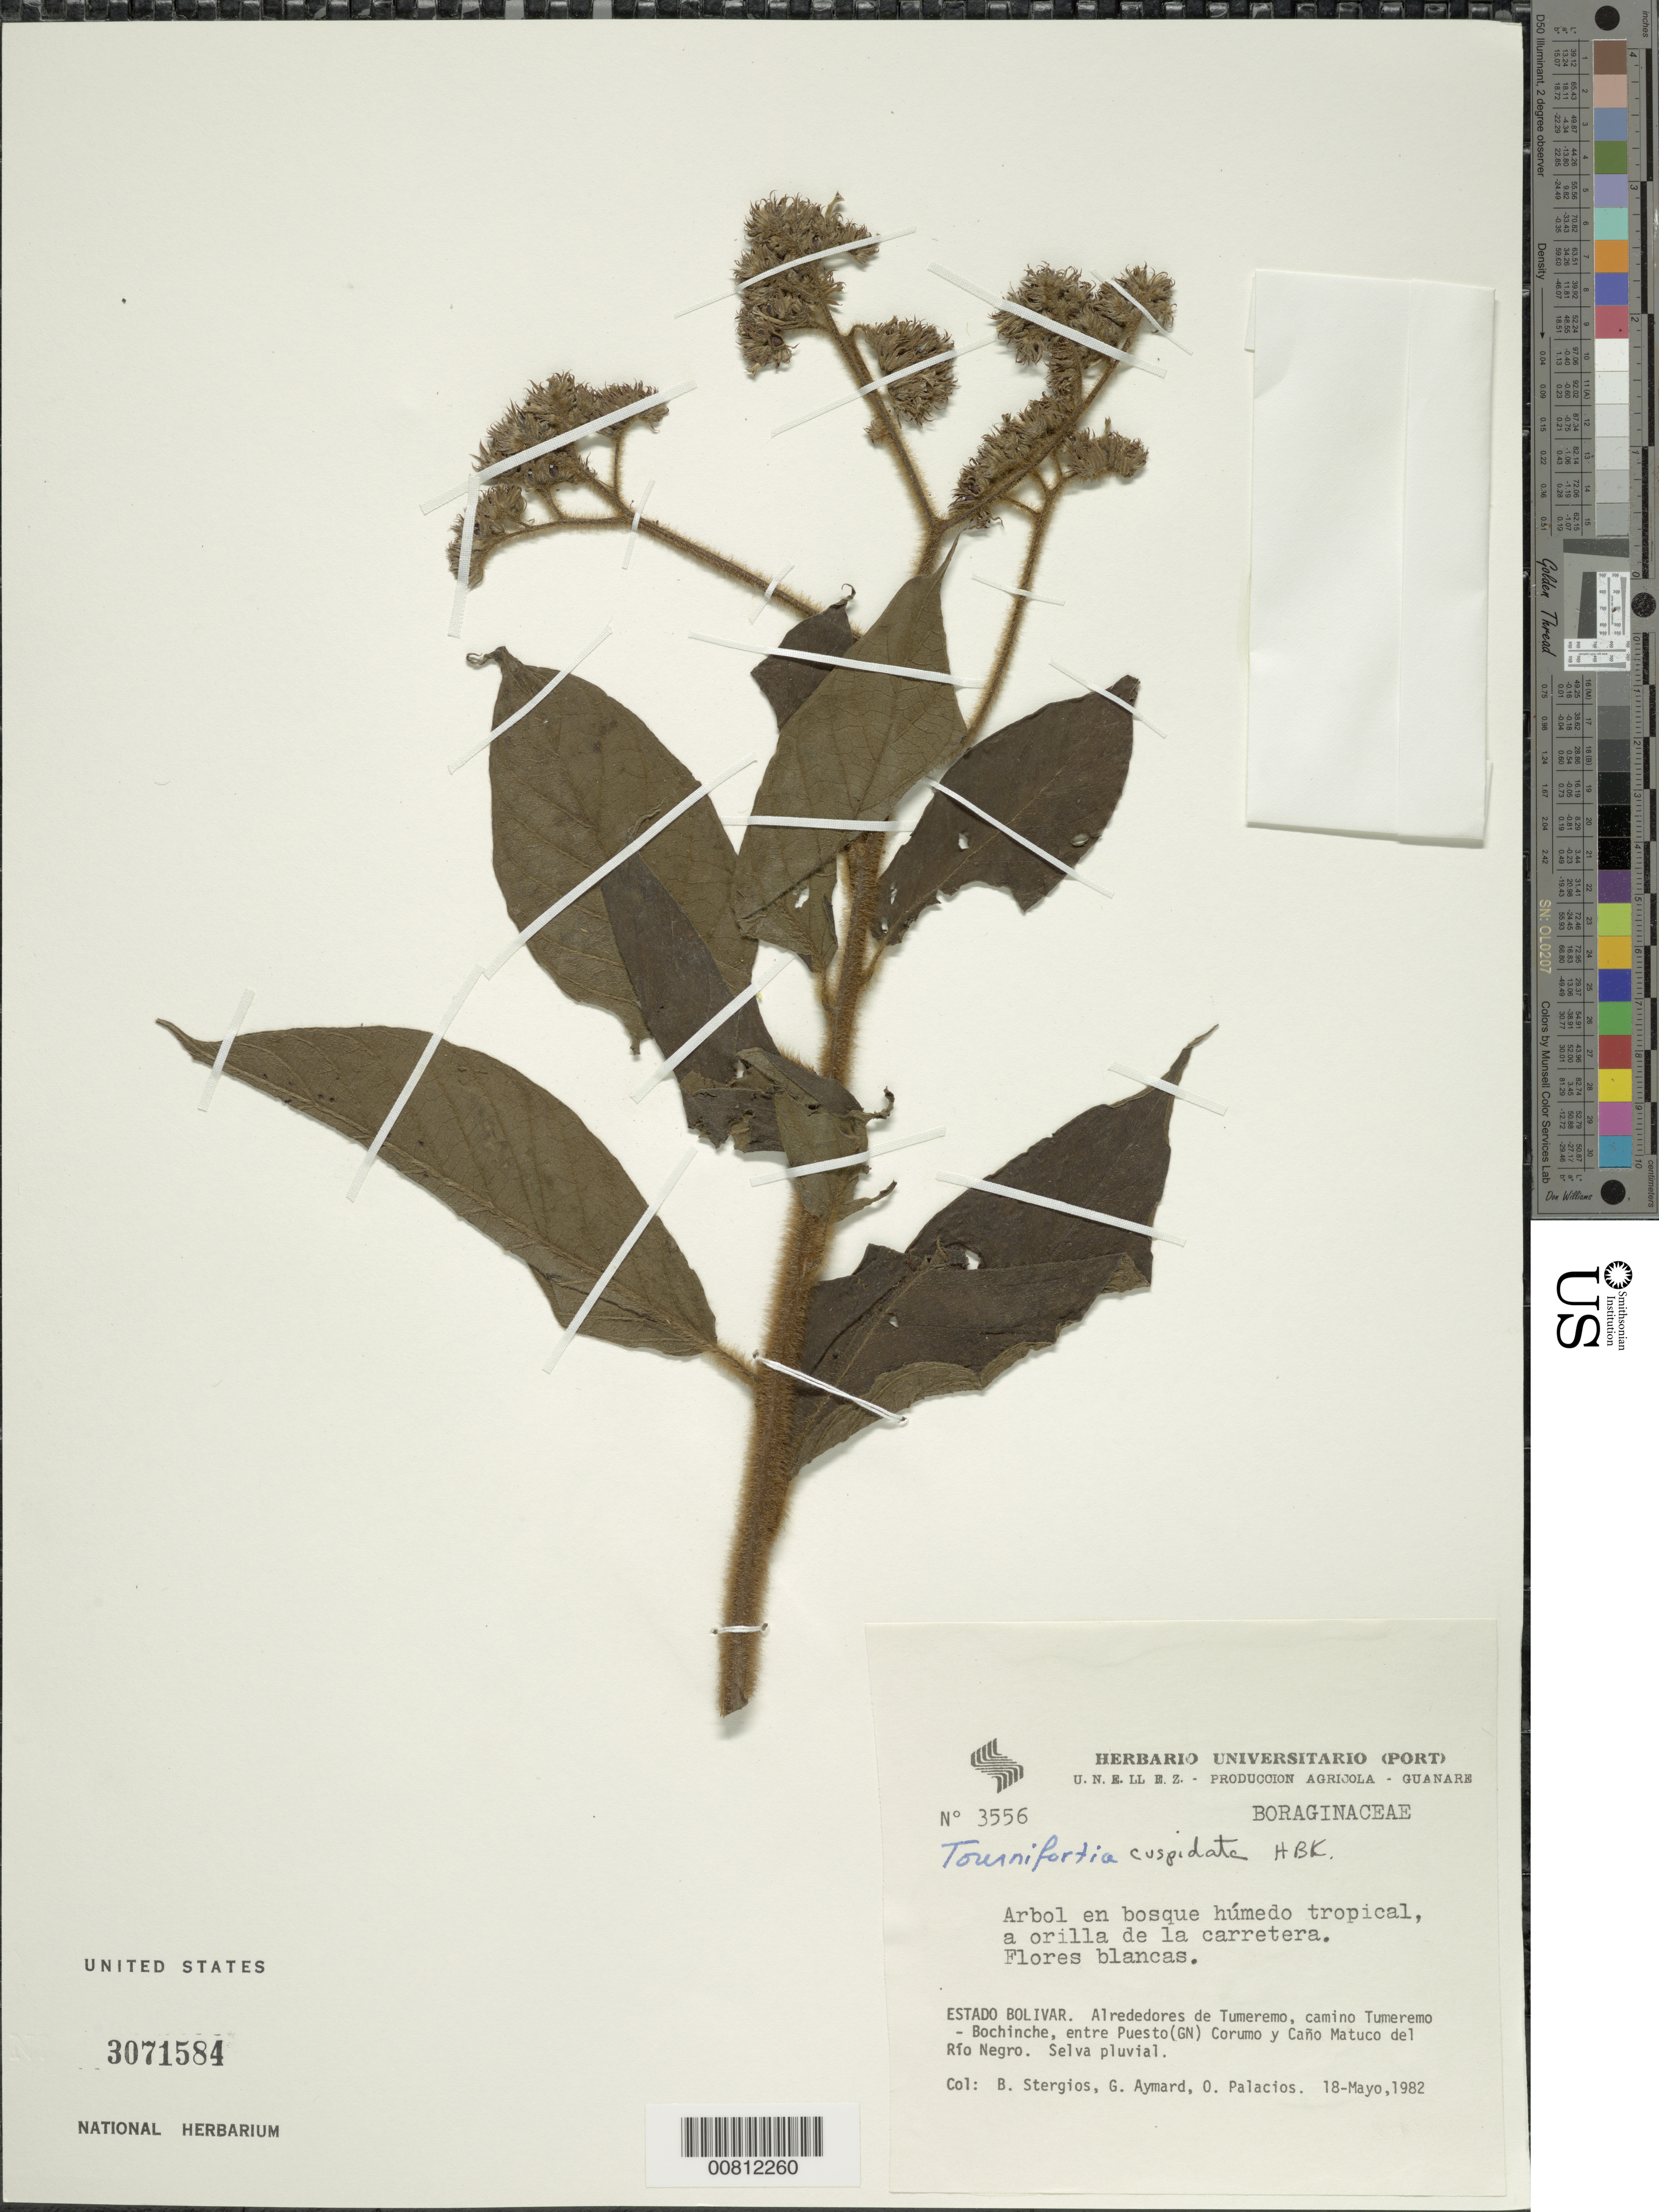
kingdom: Plantae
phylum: Tracheophyta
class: Magnoliopsida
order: Boraginales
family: Heliotropiaceae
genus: Tournefortia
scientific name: Tournefortia cuspidata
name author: Kunth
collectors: B. G. Stergios, G. A. Aymard & O. Palacios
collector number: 3556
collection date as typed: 18-May-82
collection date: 1982-05-18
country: Venezuela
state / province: Bolívar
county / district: Sifontes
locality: Tumeremo, camino Tumeremo - Bochinche, entre Puesto (GN) Corumo and Caño Matuco del Rio Negro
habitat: Selva pluvial; en bosque humedo tropical, a orilla de la carretera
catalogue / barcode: US 3071584